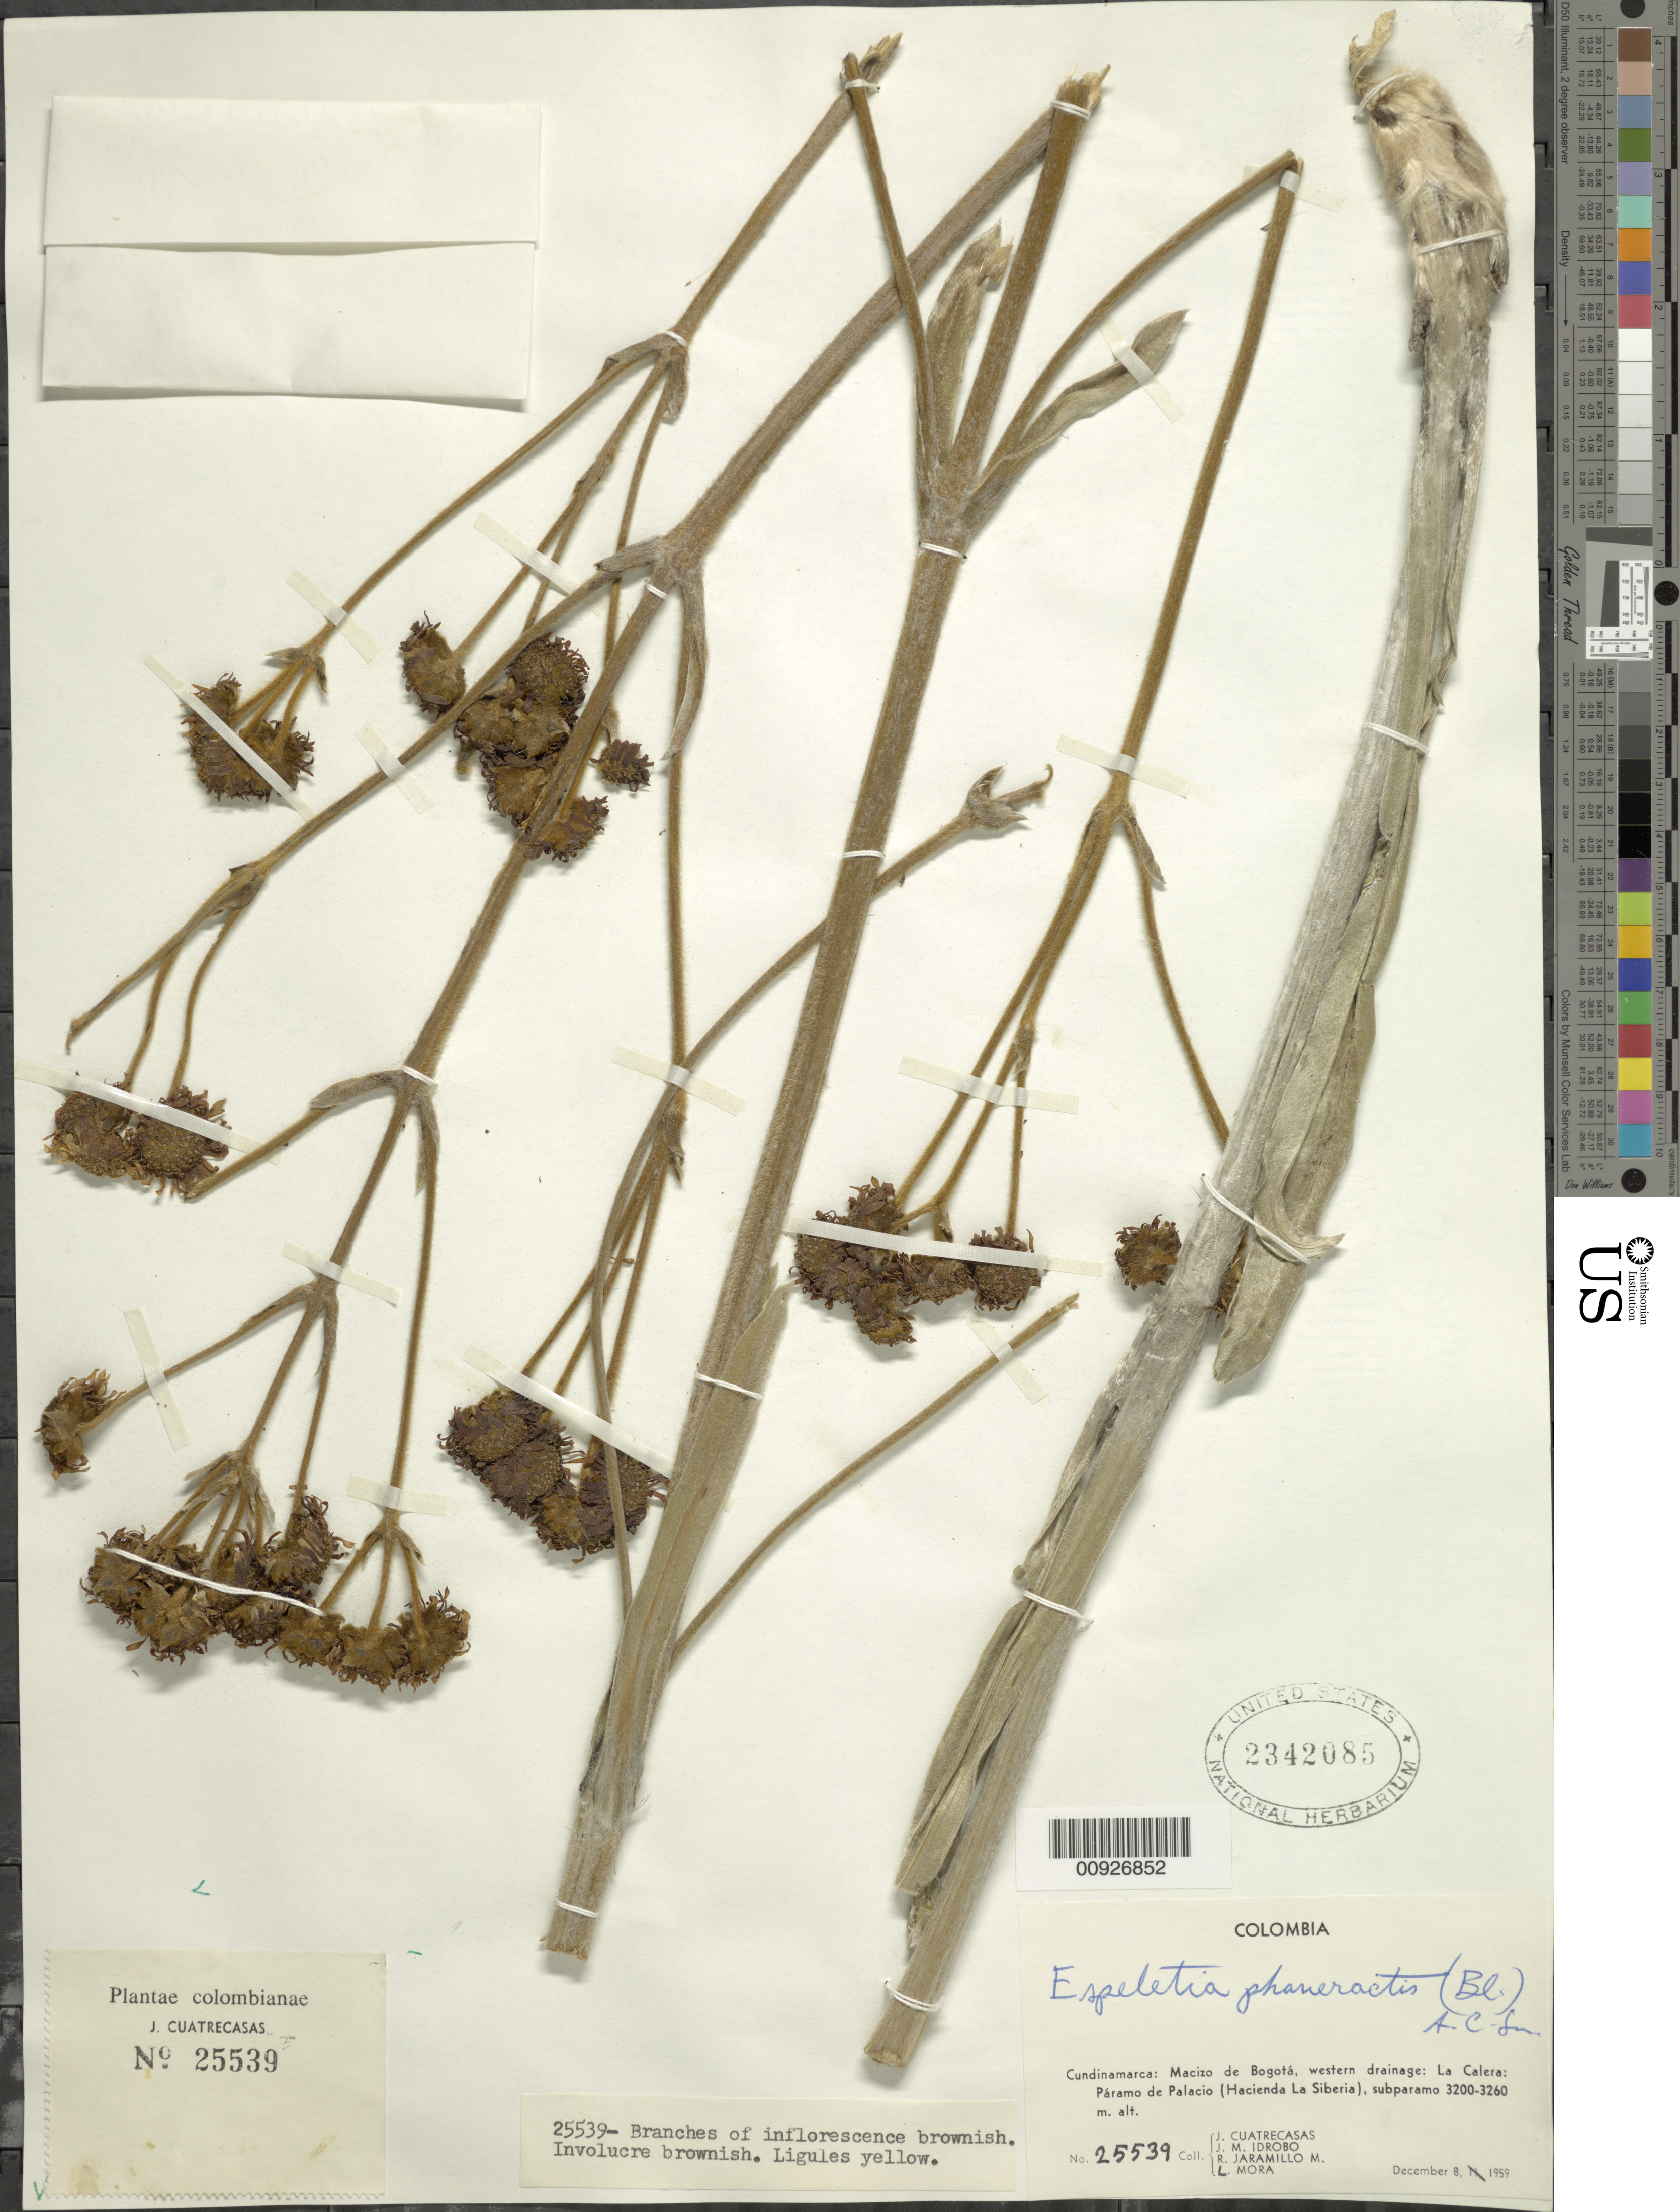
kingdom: Plantae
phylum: Tracheophyta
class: Magnoliopsida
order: Asterales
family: Asteraceae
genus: Espeletia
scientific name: Espeletia argentea f. phaneractis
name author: (S.F. Blake) Cuatrec.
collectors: J. Cuatrecasas, J. M. Idrobo, R. Jaramillo M. & L. E. Mora-Osejo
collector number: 25539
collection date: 1959-12-08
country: Colombia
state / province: Cundinamarca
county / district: La Calera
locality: Páramo de Palacio. Macizo de Bogotá, western drainage: La Calera: Páramo de Palacio (Hacianda La Siberia).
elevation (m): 3200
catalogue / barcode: US 2342085